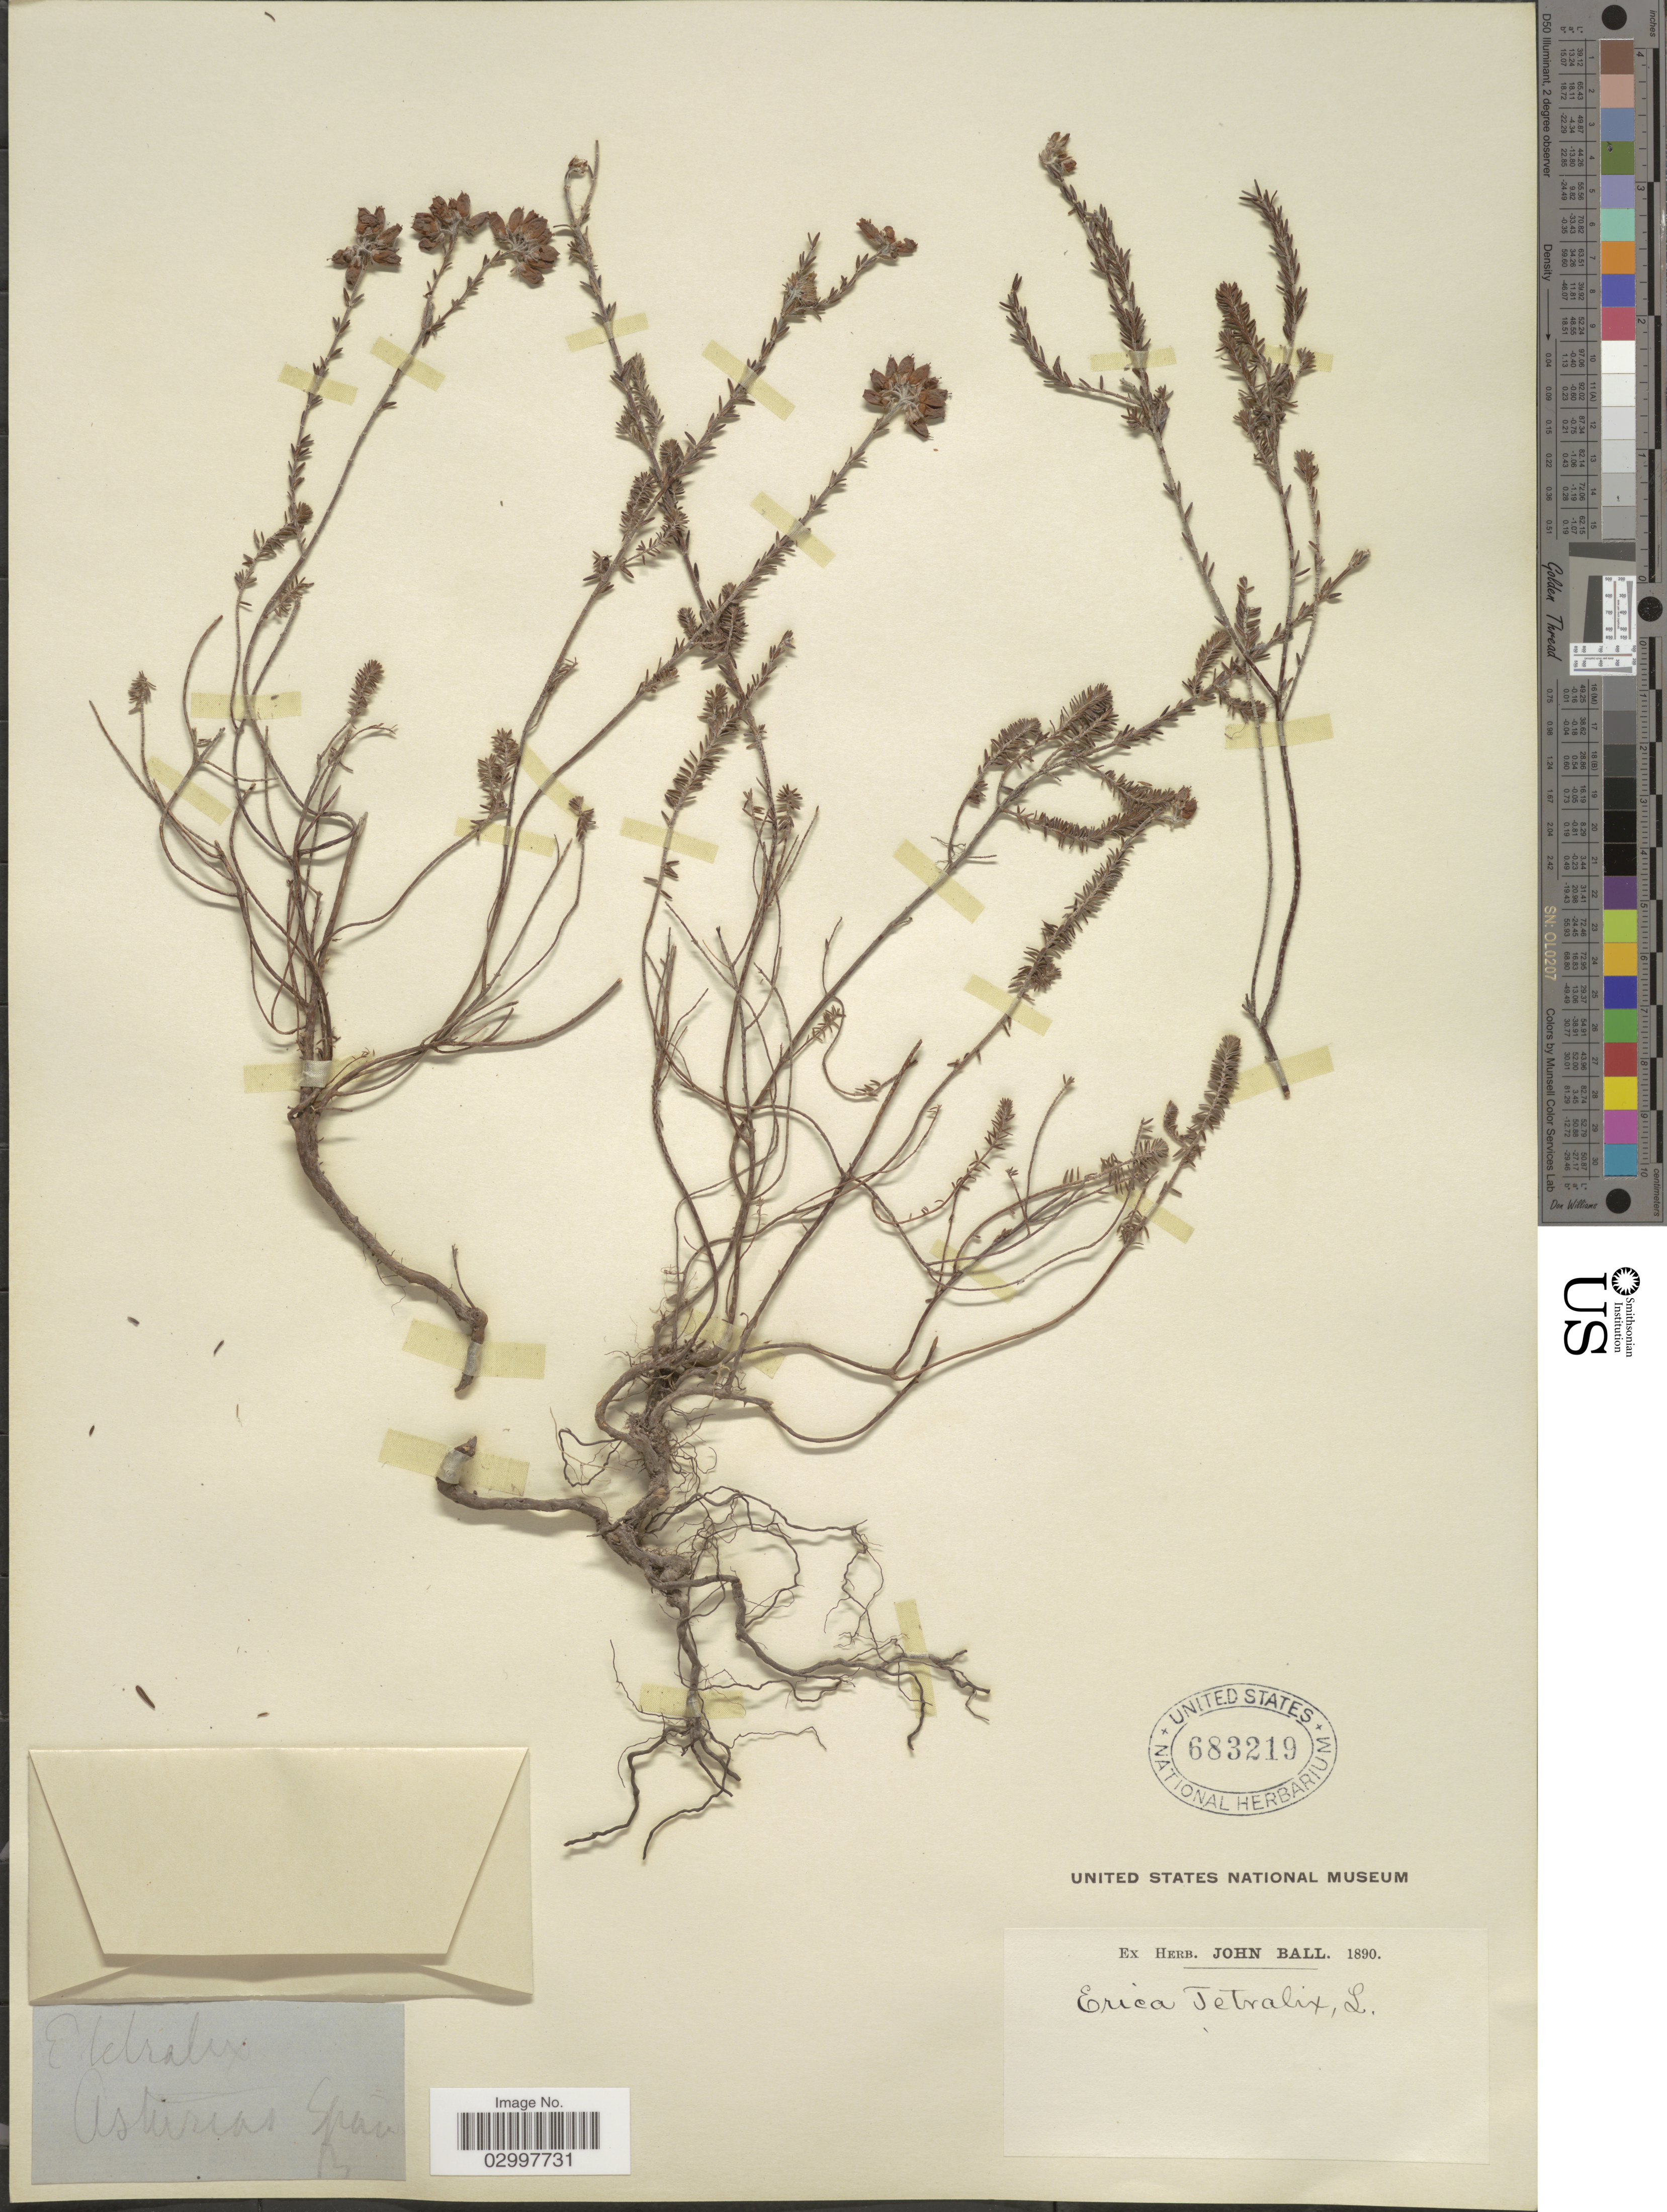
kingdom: Plantae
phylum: Tracheophyta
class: Magnoliopsida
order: Ericales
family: Ericaceae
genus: Erica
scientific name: Erica tetralix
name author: L.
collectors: ex herb. John Ball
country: Spain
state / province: Principado de Asturias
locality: Asturias.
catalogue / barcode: US 683219